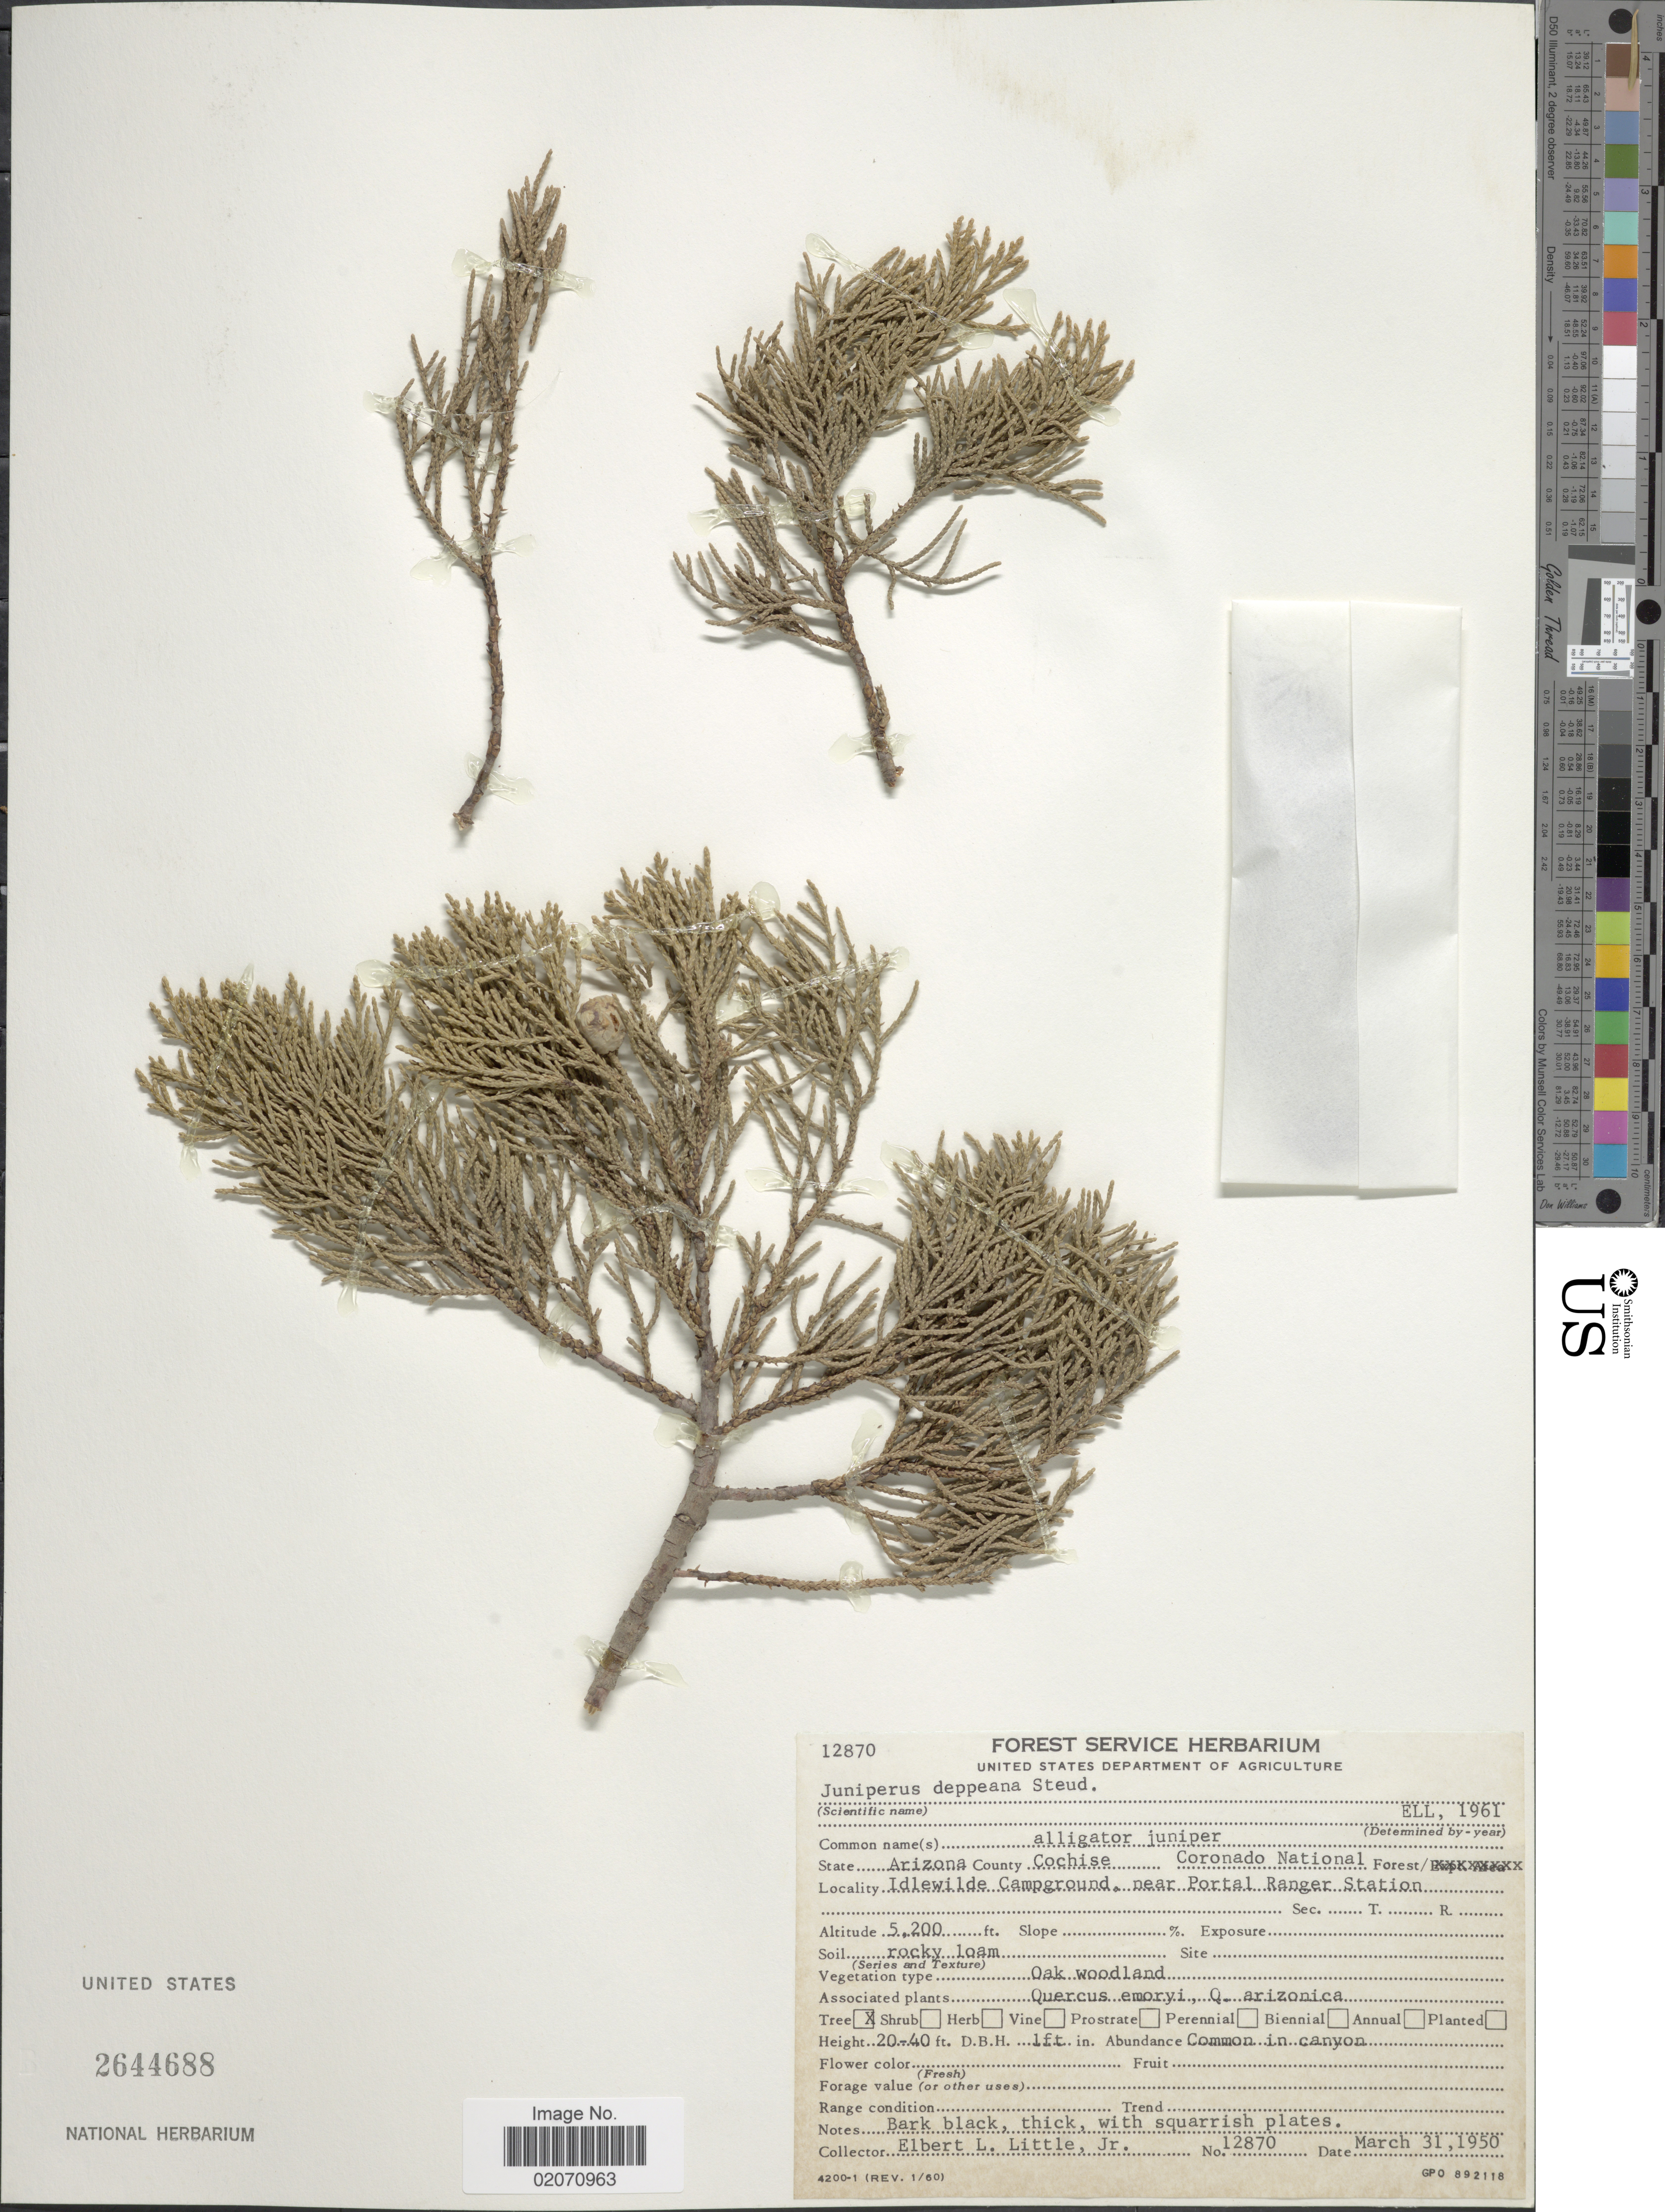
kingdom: Plantae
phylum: Tracheophyta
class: Pinopsida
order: Pinales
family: Cupressaceae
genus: Juniperus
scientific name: Juniperus deppeana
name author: Steud.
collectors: E. L. Little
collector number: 12870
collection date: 1950-03-31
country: United States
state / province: Arizona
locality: County ochise, Coronado National, Idlewilde Campground,near Portal Ranger Station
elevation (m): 1585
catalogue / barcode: US 2644688